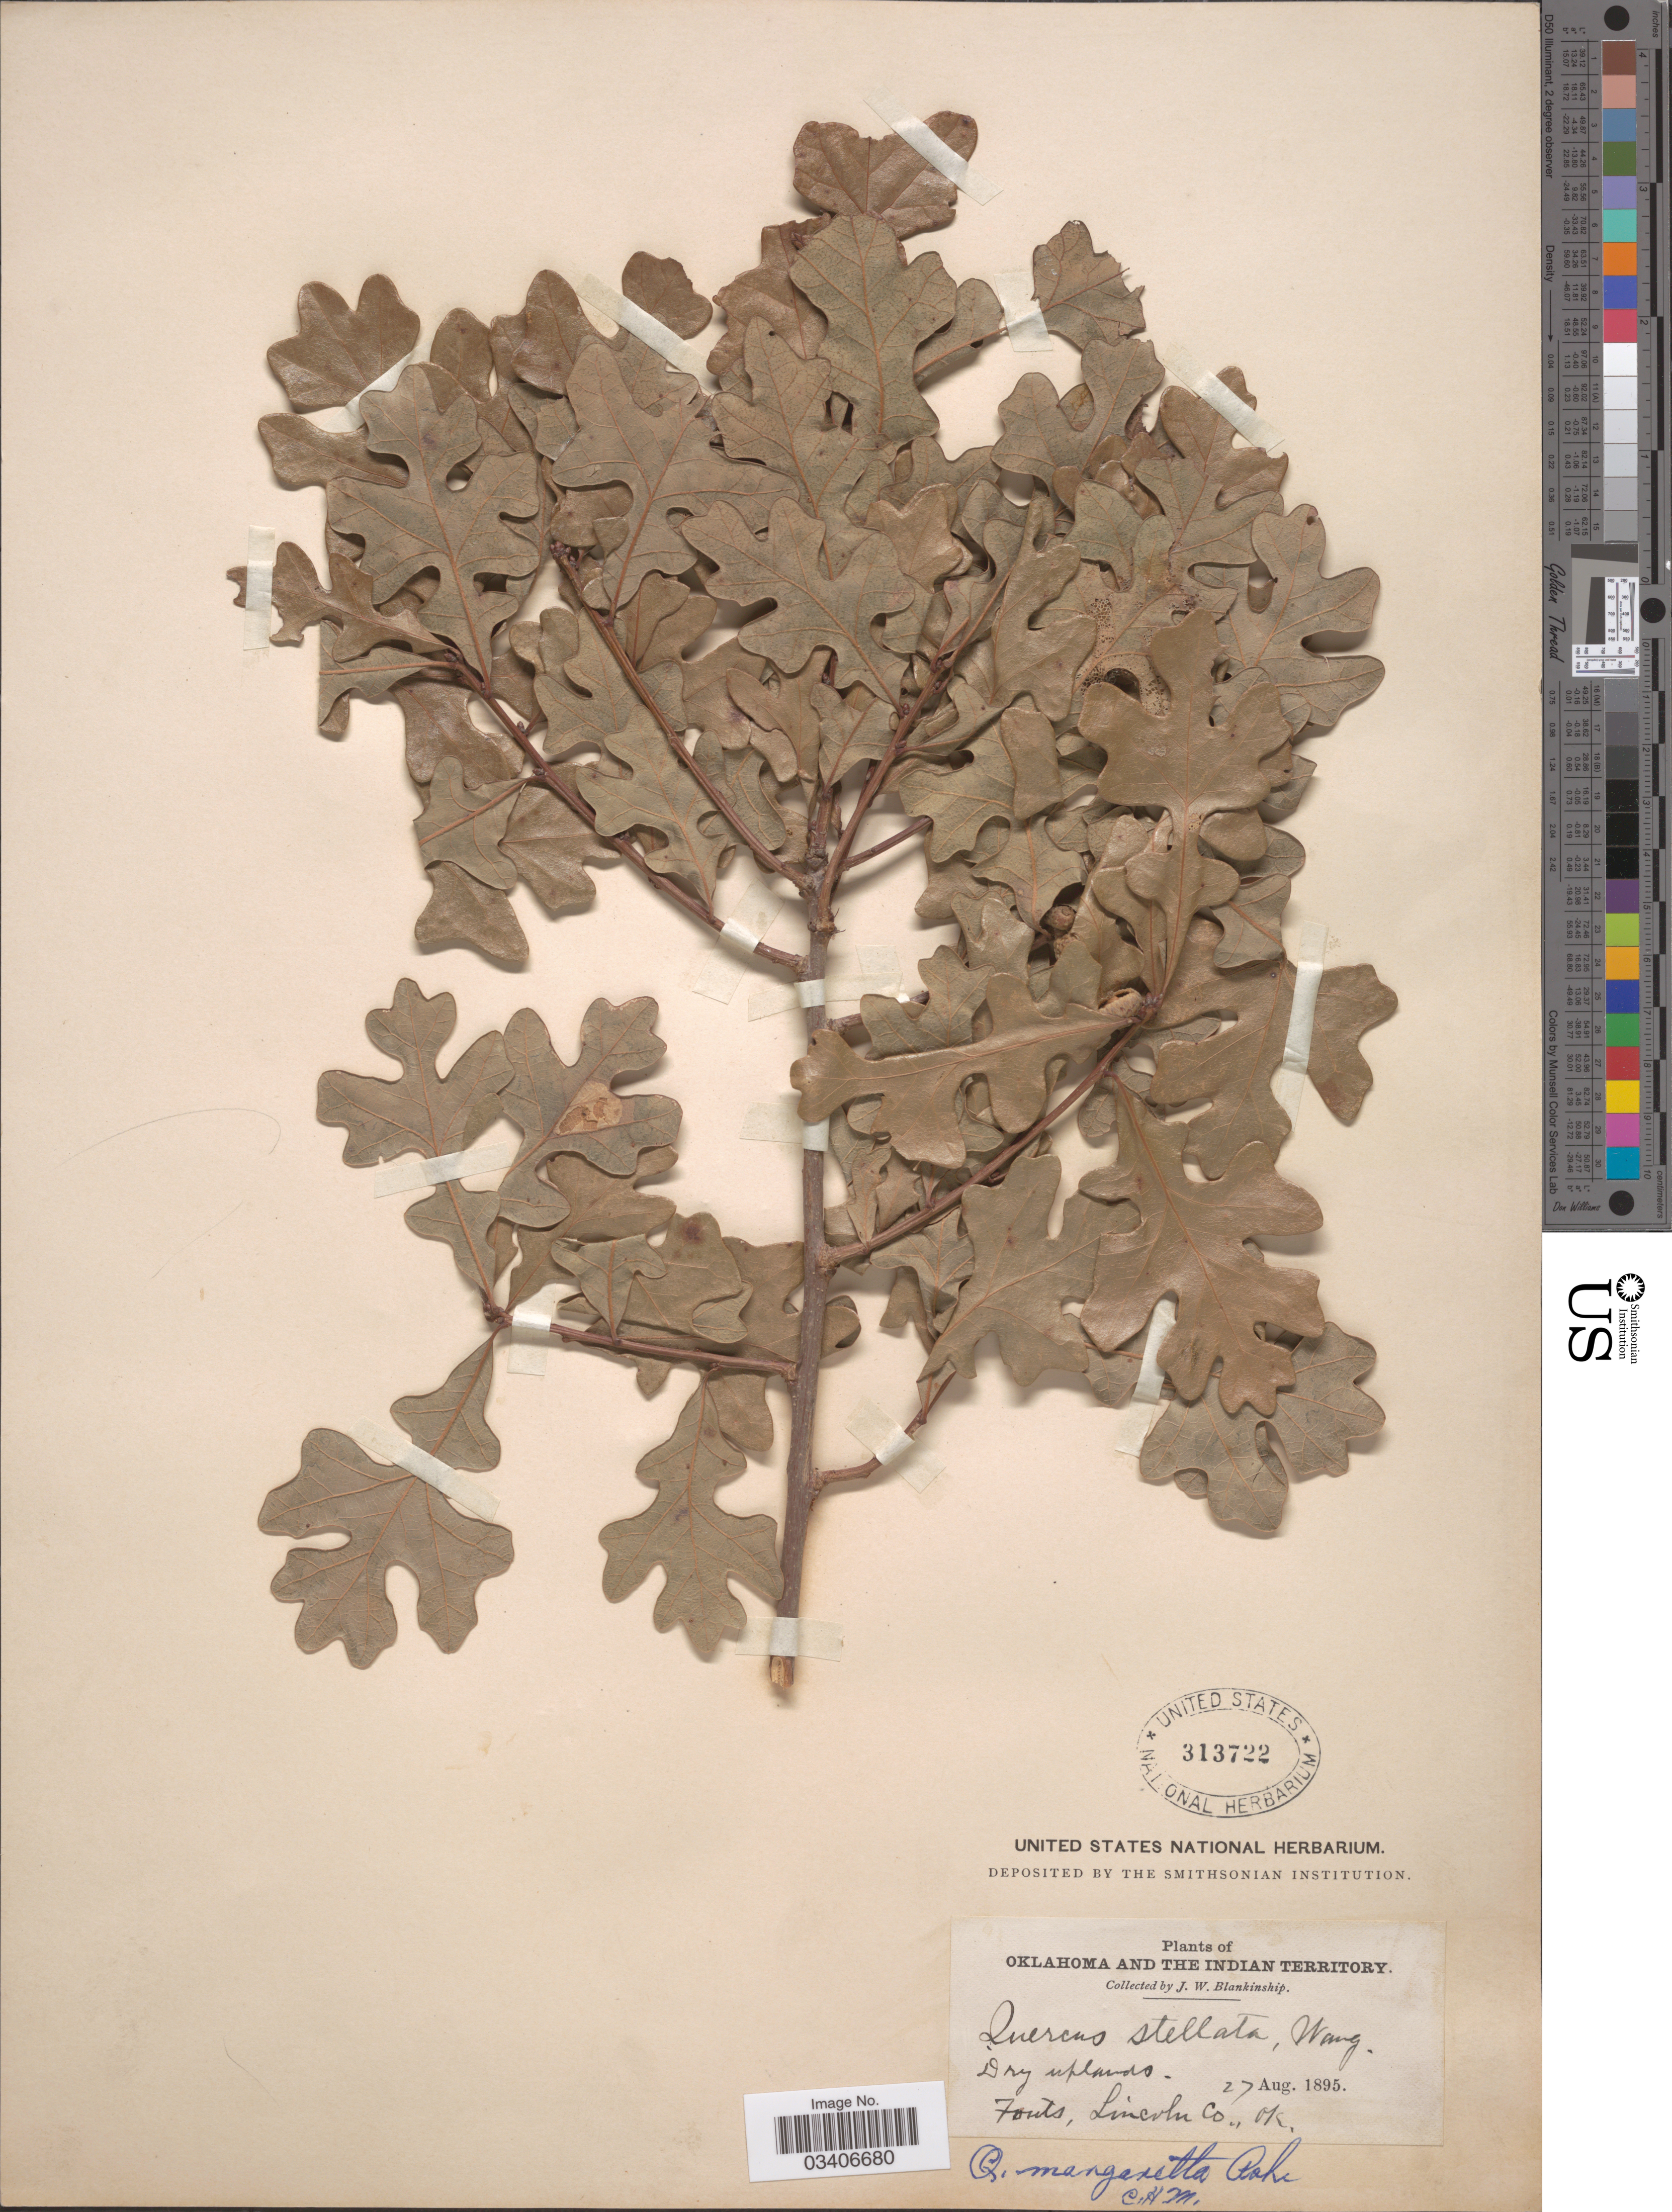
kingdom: Plantae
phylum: Tracheophyta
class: Magnoliopsida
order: Fagales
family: Fagaceae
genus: Quercus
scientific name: Quercus margarettae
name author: Ashe ex Small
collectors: J. W. Blankinship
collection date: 1895-08-27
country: United States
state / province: Oklahoma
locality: Fouts, Lincoln Co.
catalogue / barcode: US 313722